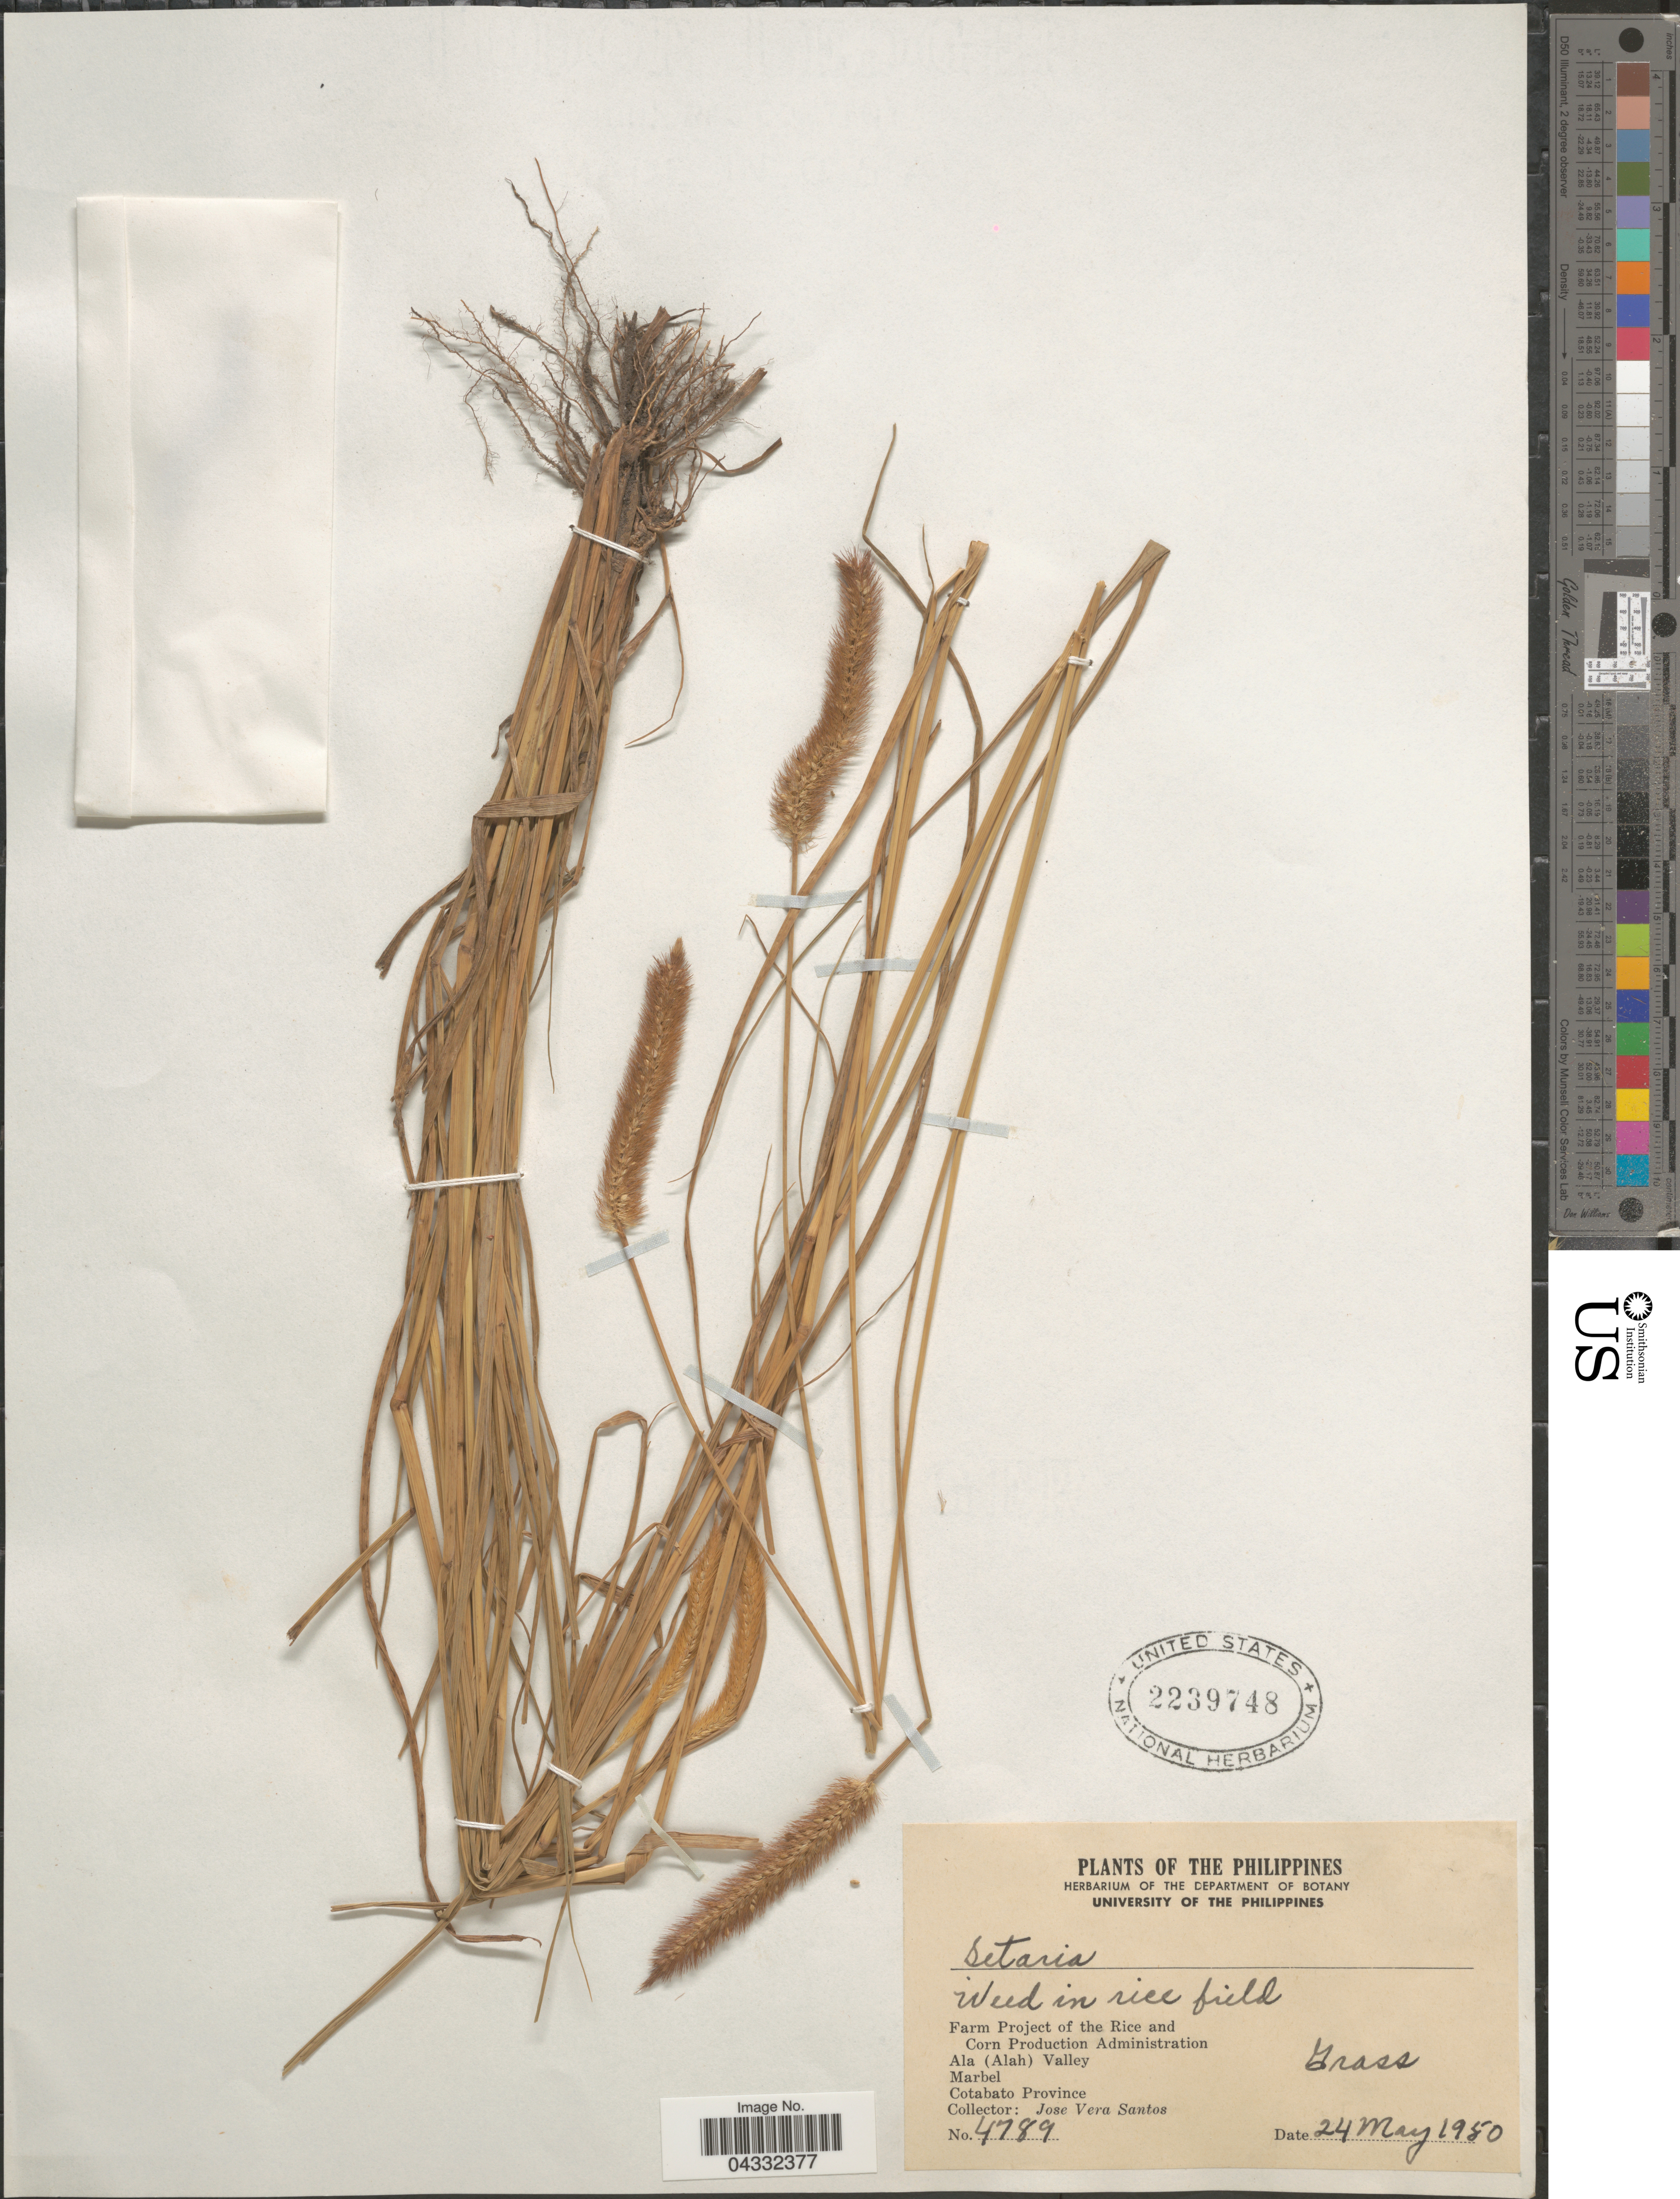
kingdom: Plantae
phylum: Tracheophyta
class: Liliopsida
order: Poales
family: Poaceae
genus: Setaria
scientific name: Setaria sp.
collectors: J. V. Santos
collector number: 4789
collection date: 1950-05-24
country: Philippines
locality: Farm Project of the Rice and Corn Production Administration. [unsure placement] Ala (Alah) Valley. Marbel. Cotabato Province.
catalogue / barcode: US 2239748